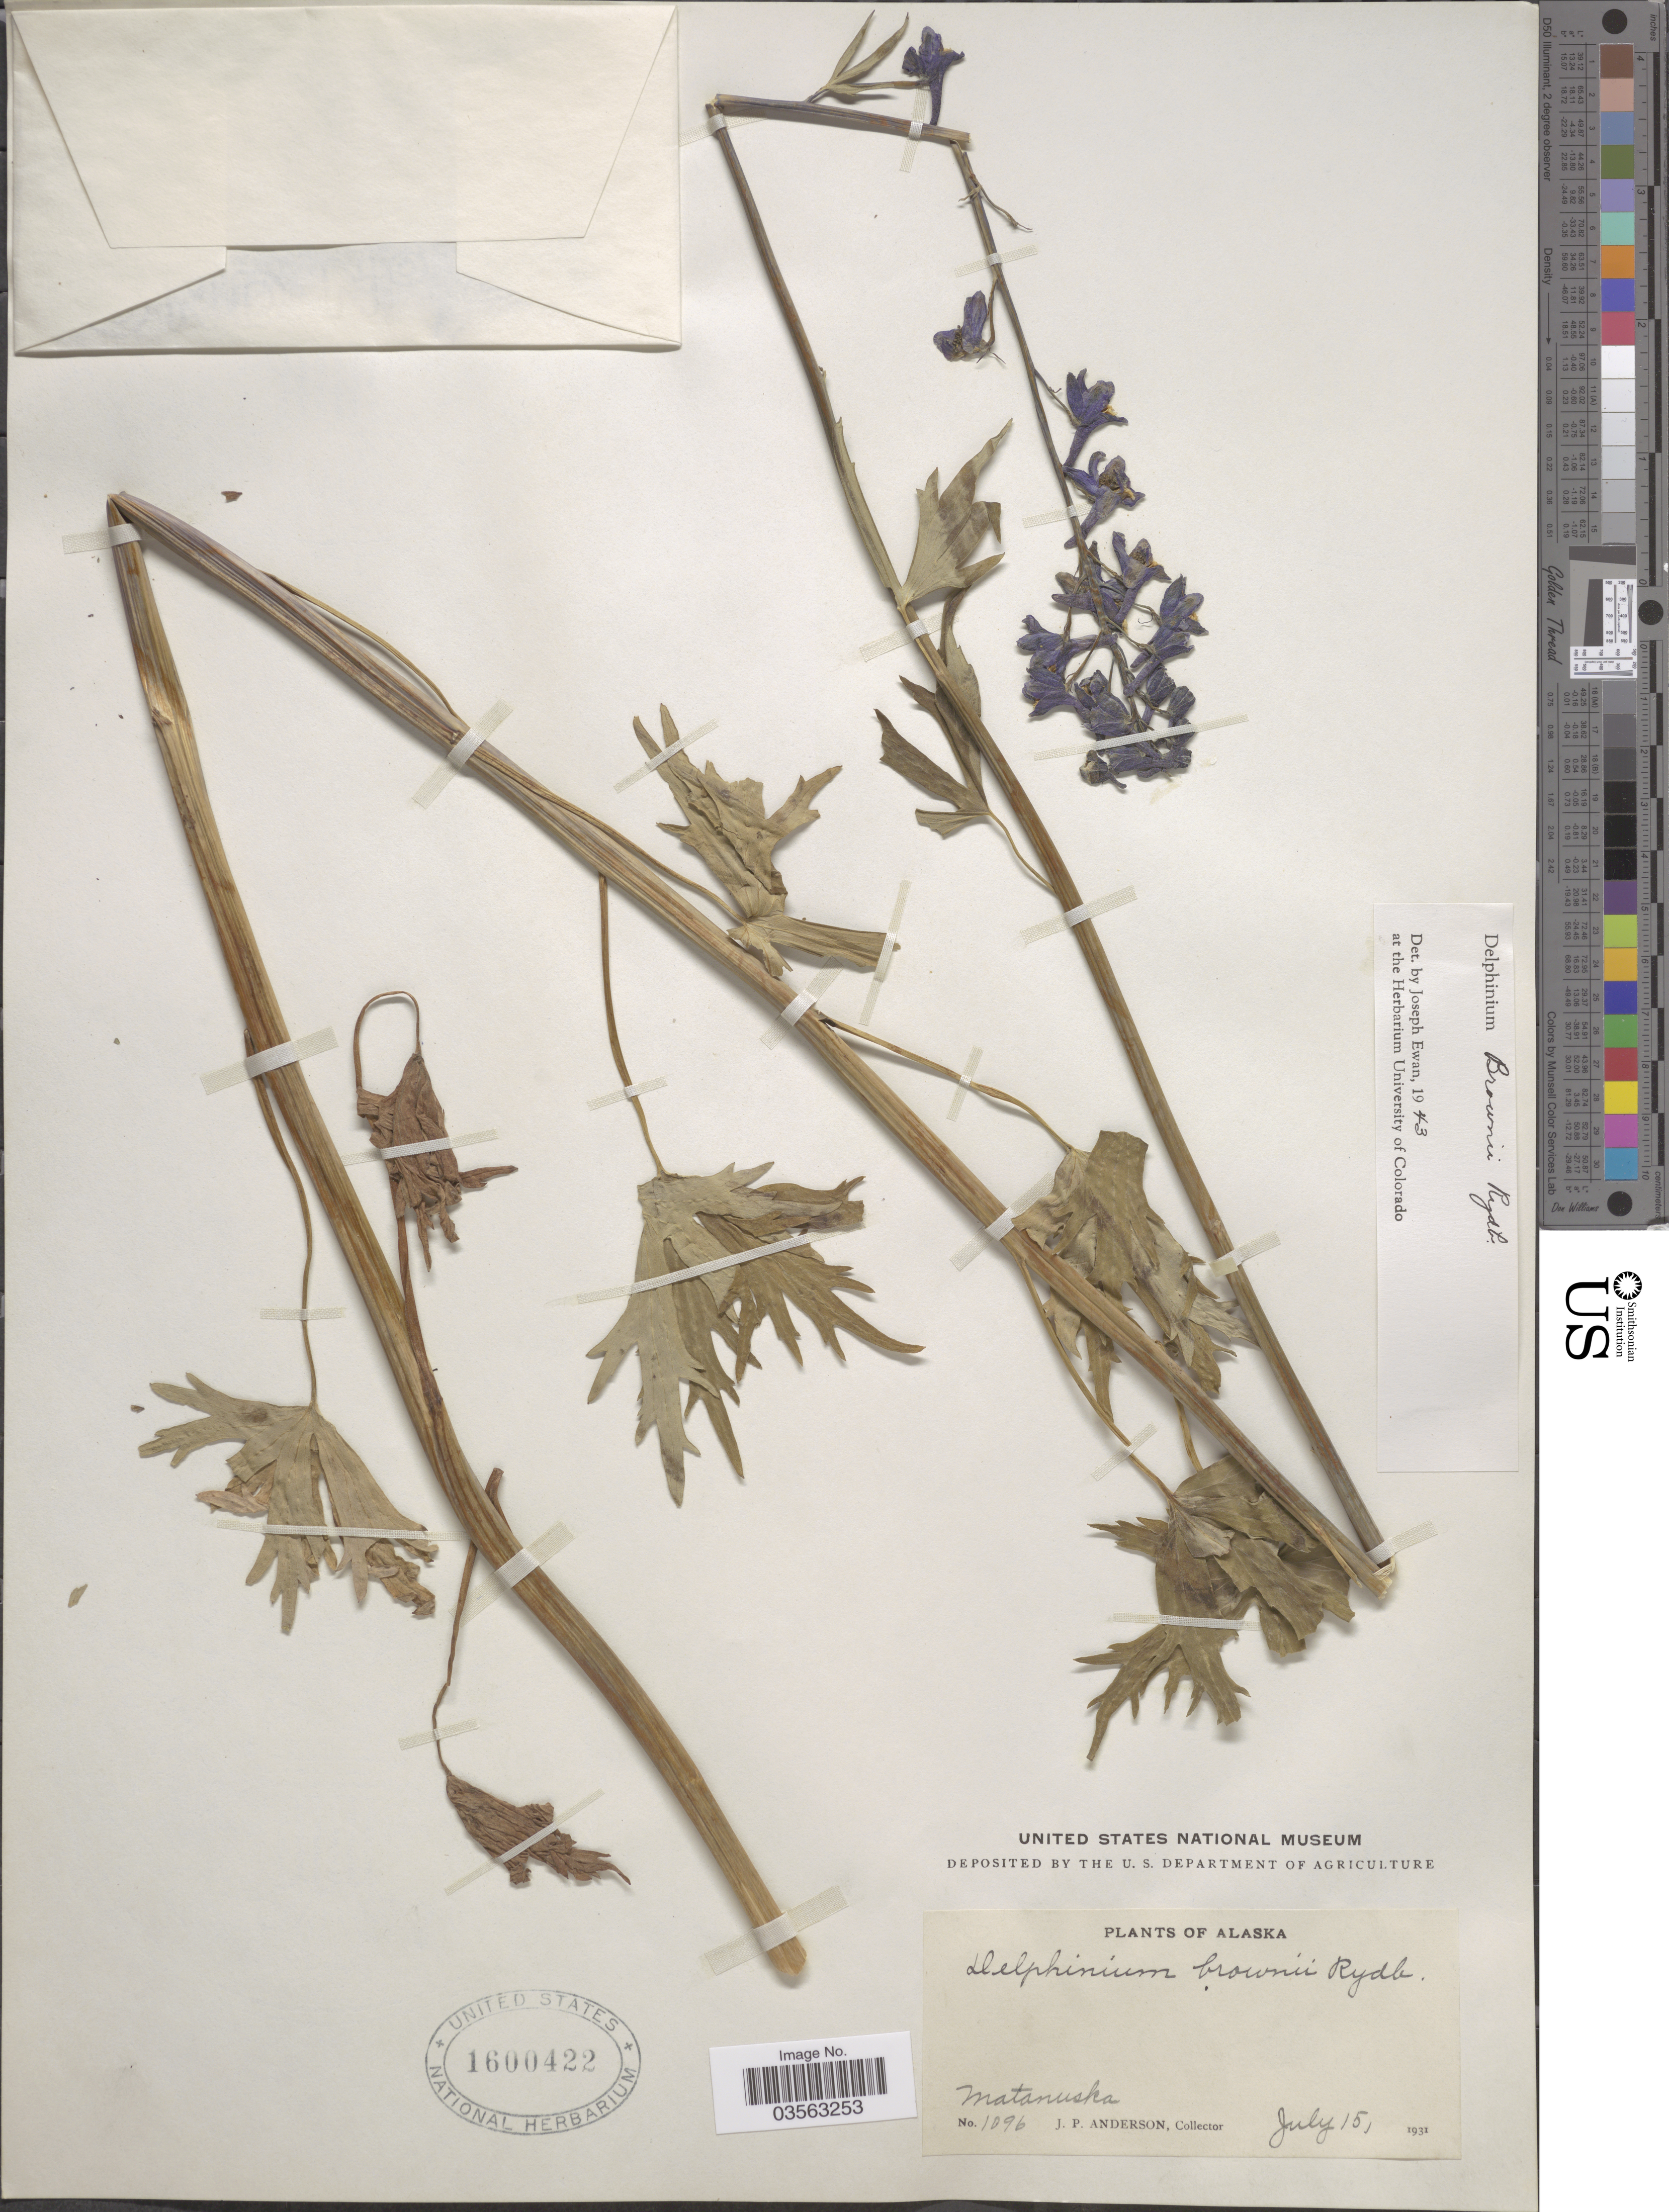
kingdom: Plantae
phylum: Tracheophyta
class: Magnoliopsida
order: Ranunculales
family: Ranunculaceae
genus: Delphinium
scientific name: Delphinium glaucum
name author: S. Watson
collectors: J. P. Anderson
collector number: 1096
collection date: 1931-07-15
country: United States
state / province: Alaska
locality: Matanuska.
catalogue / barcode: US 1600422